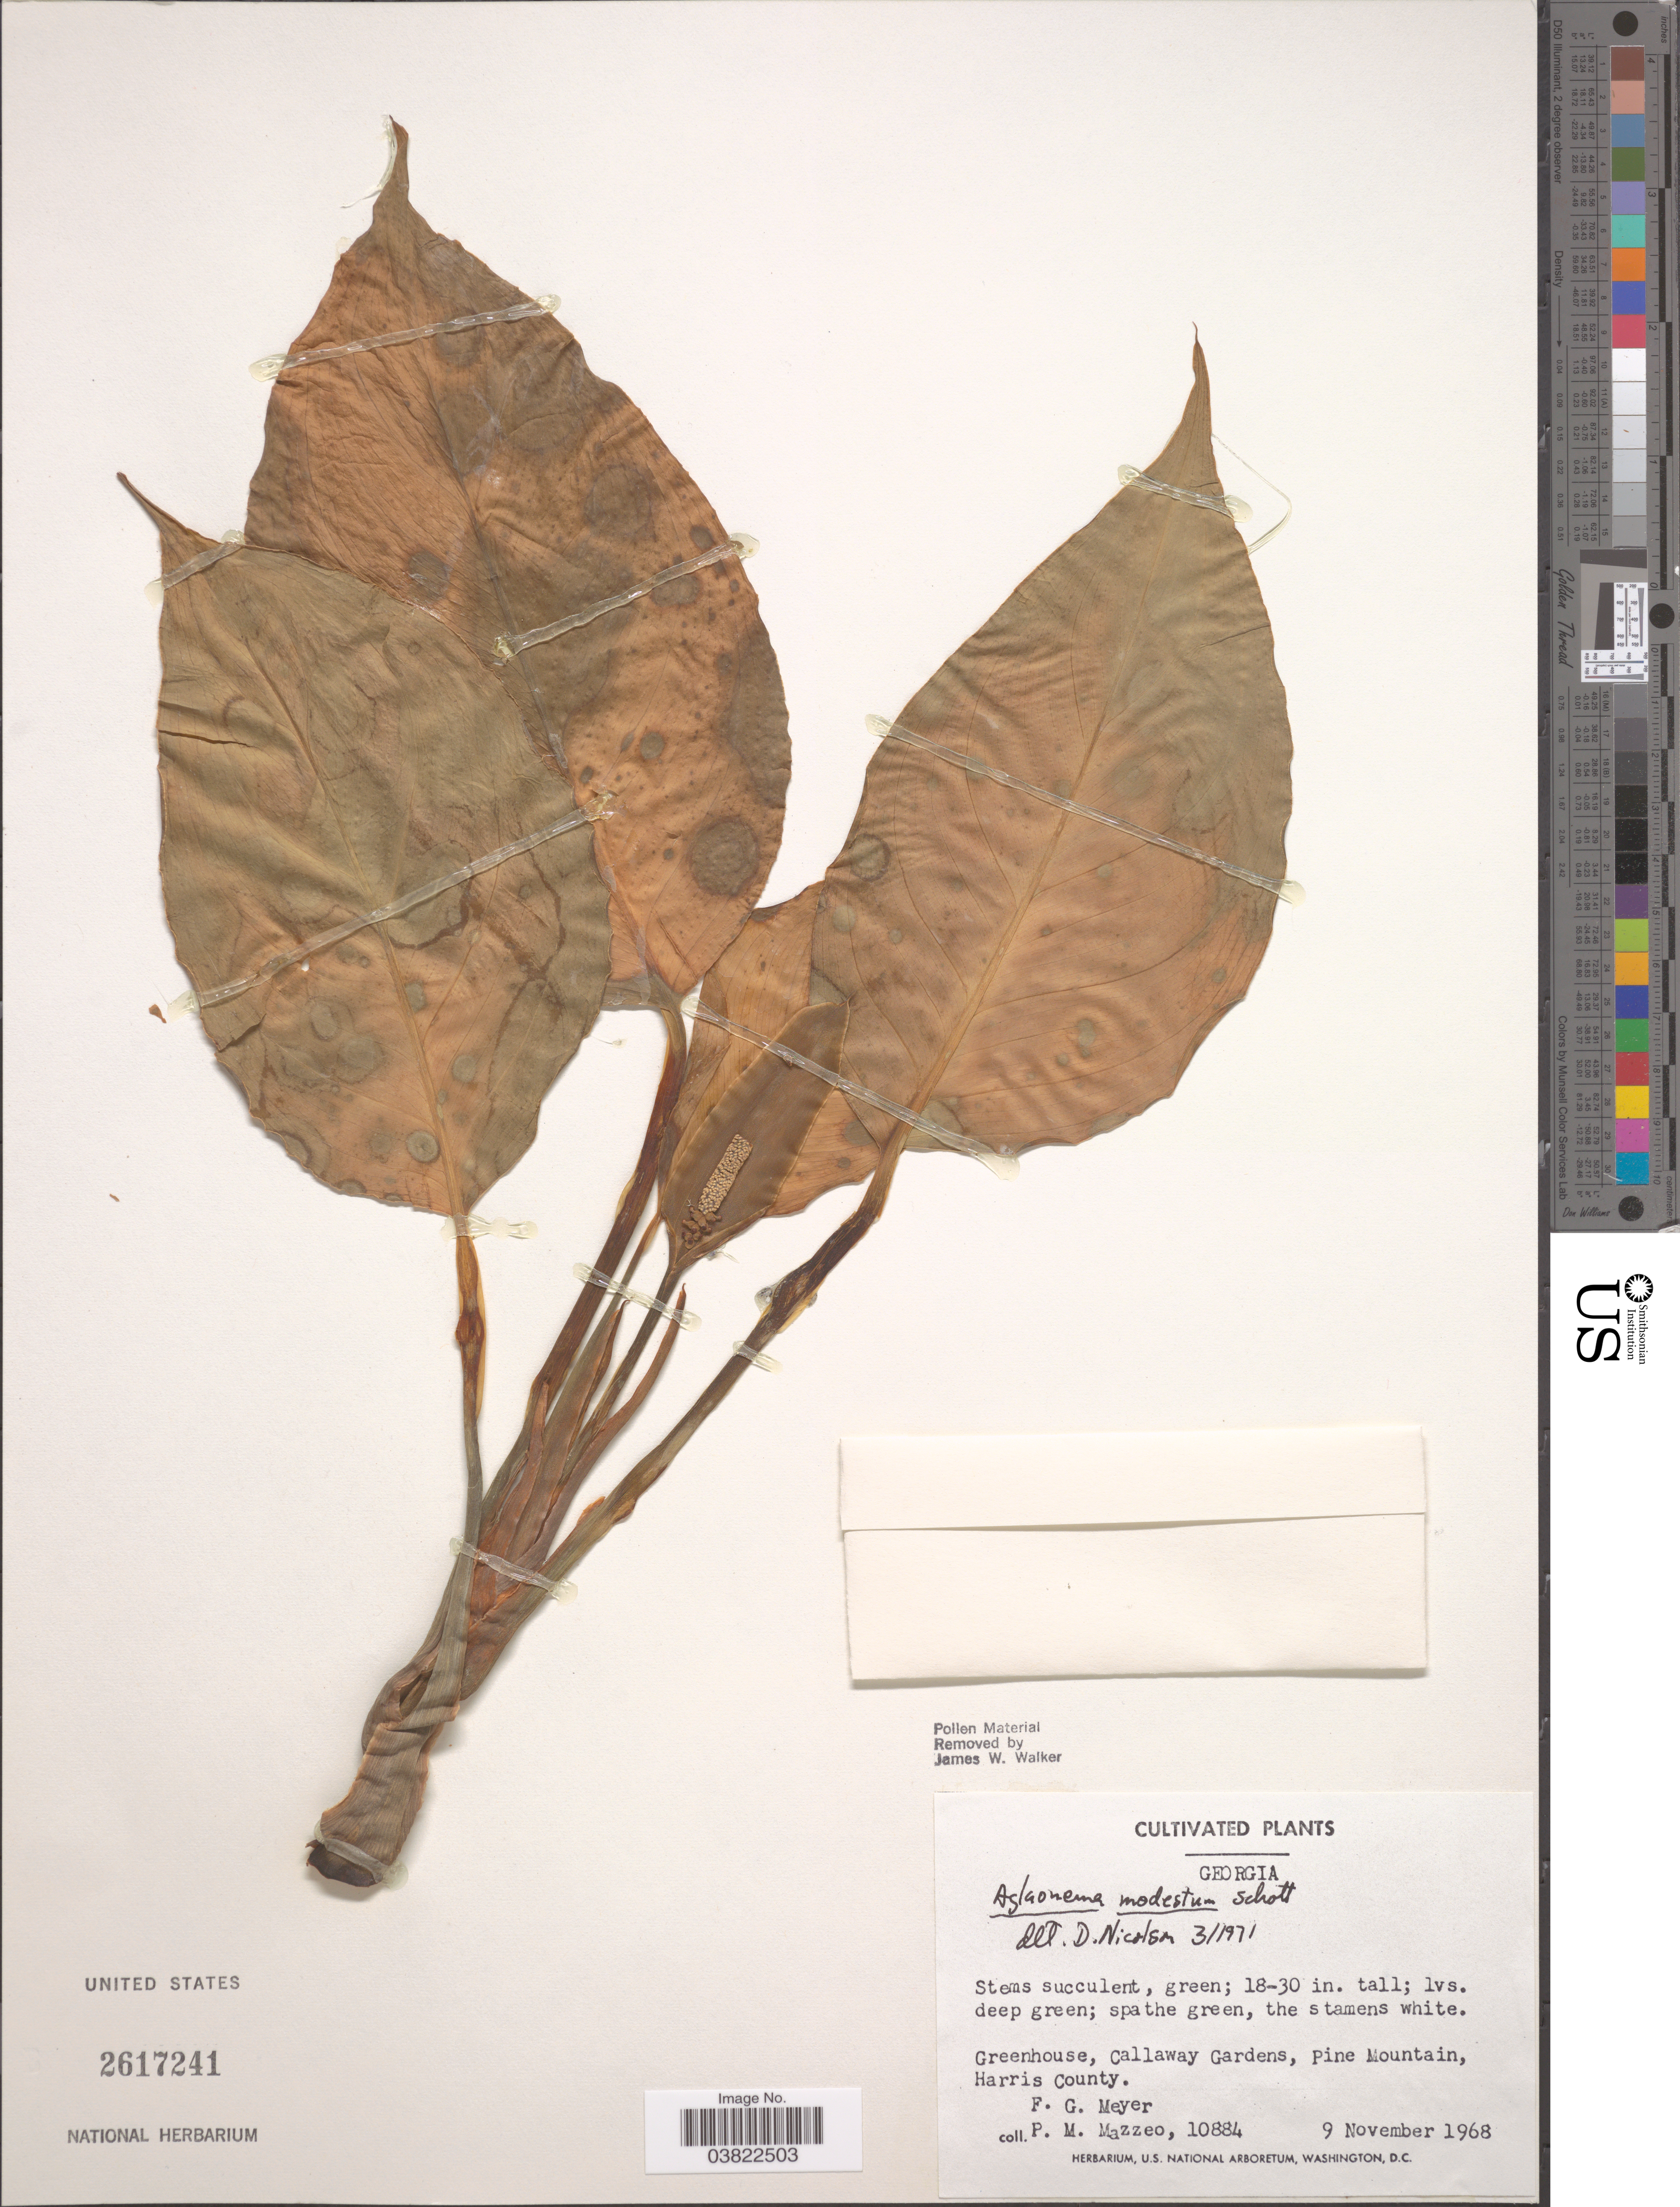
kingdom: Plantae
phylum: Tracheophyta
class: Liliopsida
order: Alismatales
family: Araceae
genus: Aglaonema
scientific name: Aglaonema modestum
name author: Schott ex Engl.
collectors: F. G. Meyer & P. Mazzeo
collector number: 10884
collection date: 1968-11-09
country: United States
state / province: Georgia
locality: Greenhouse, Callaway Gardens, Pine Mountain, Harris County.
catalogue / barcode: US 2617241